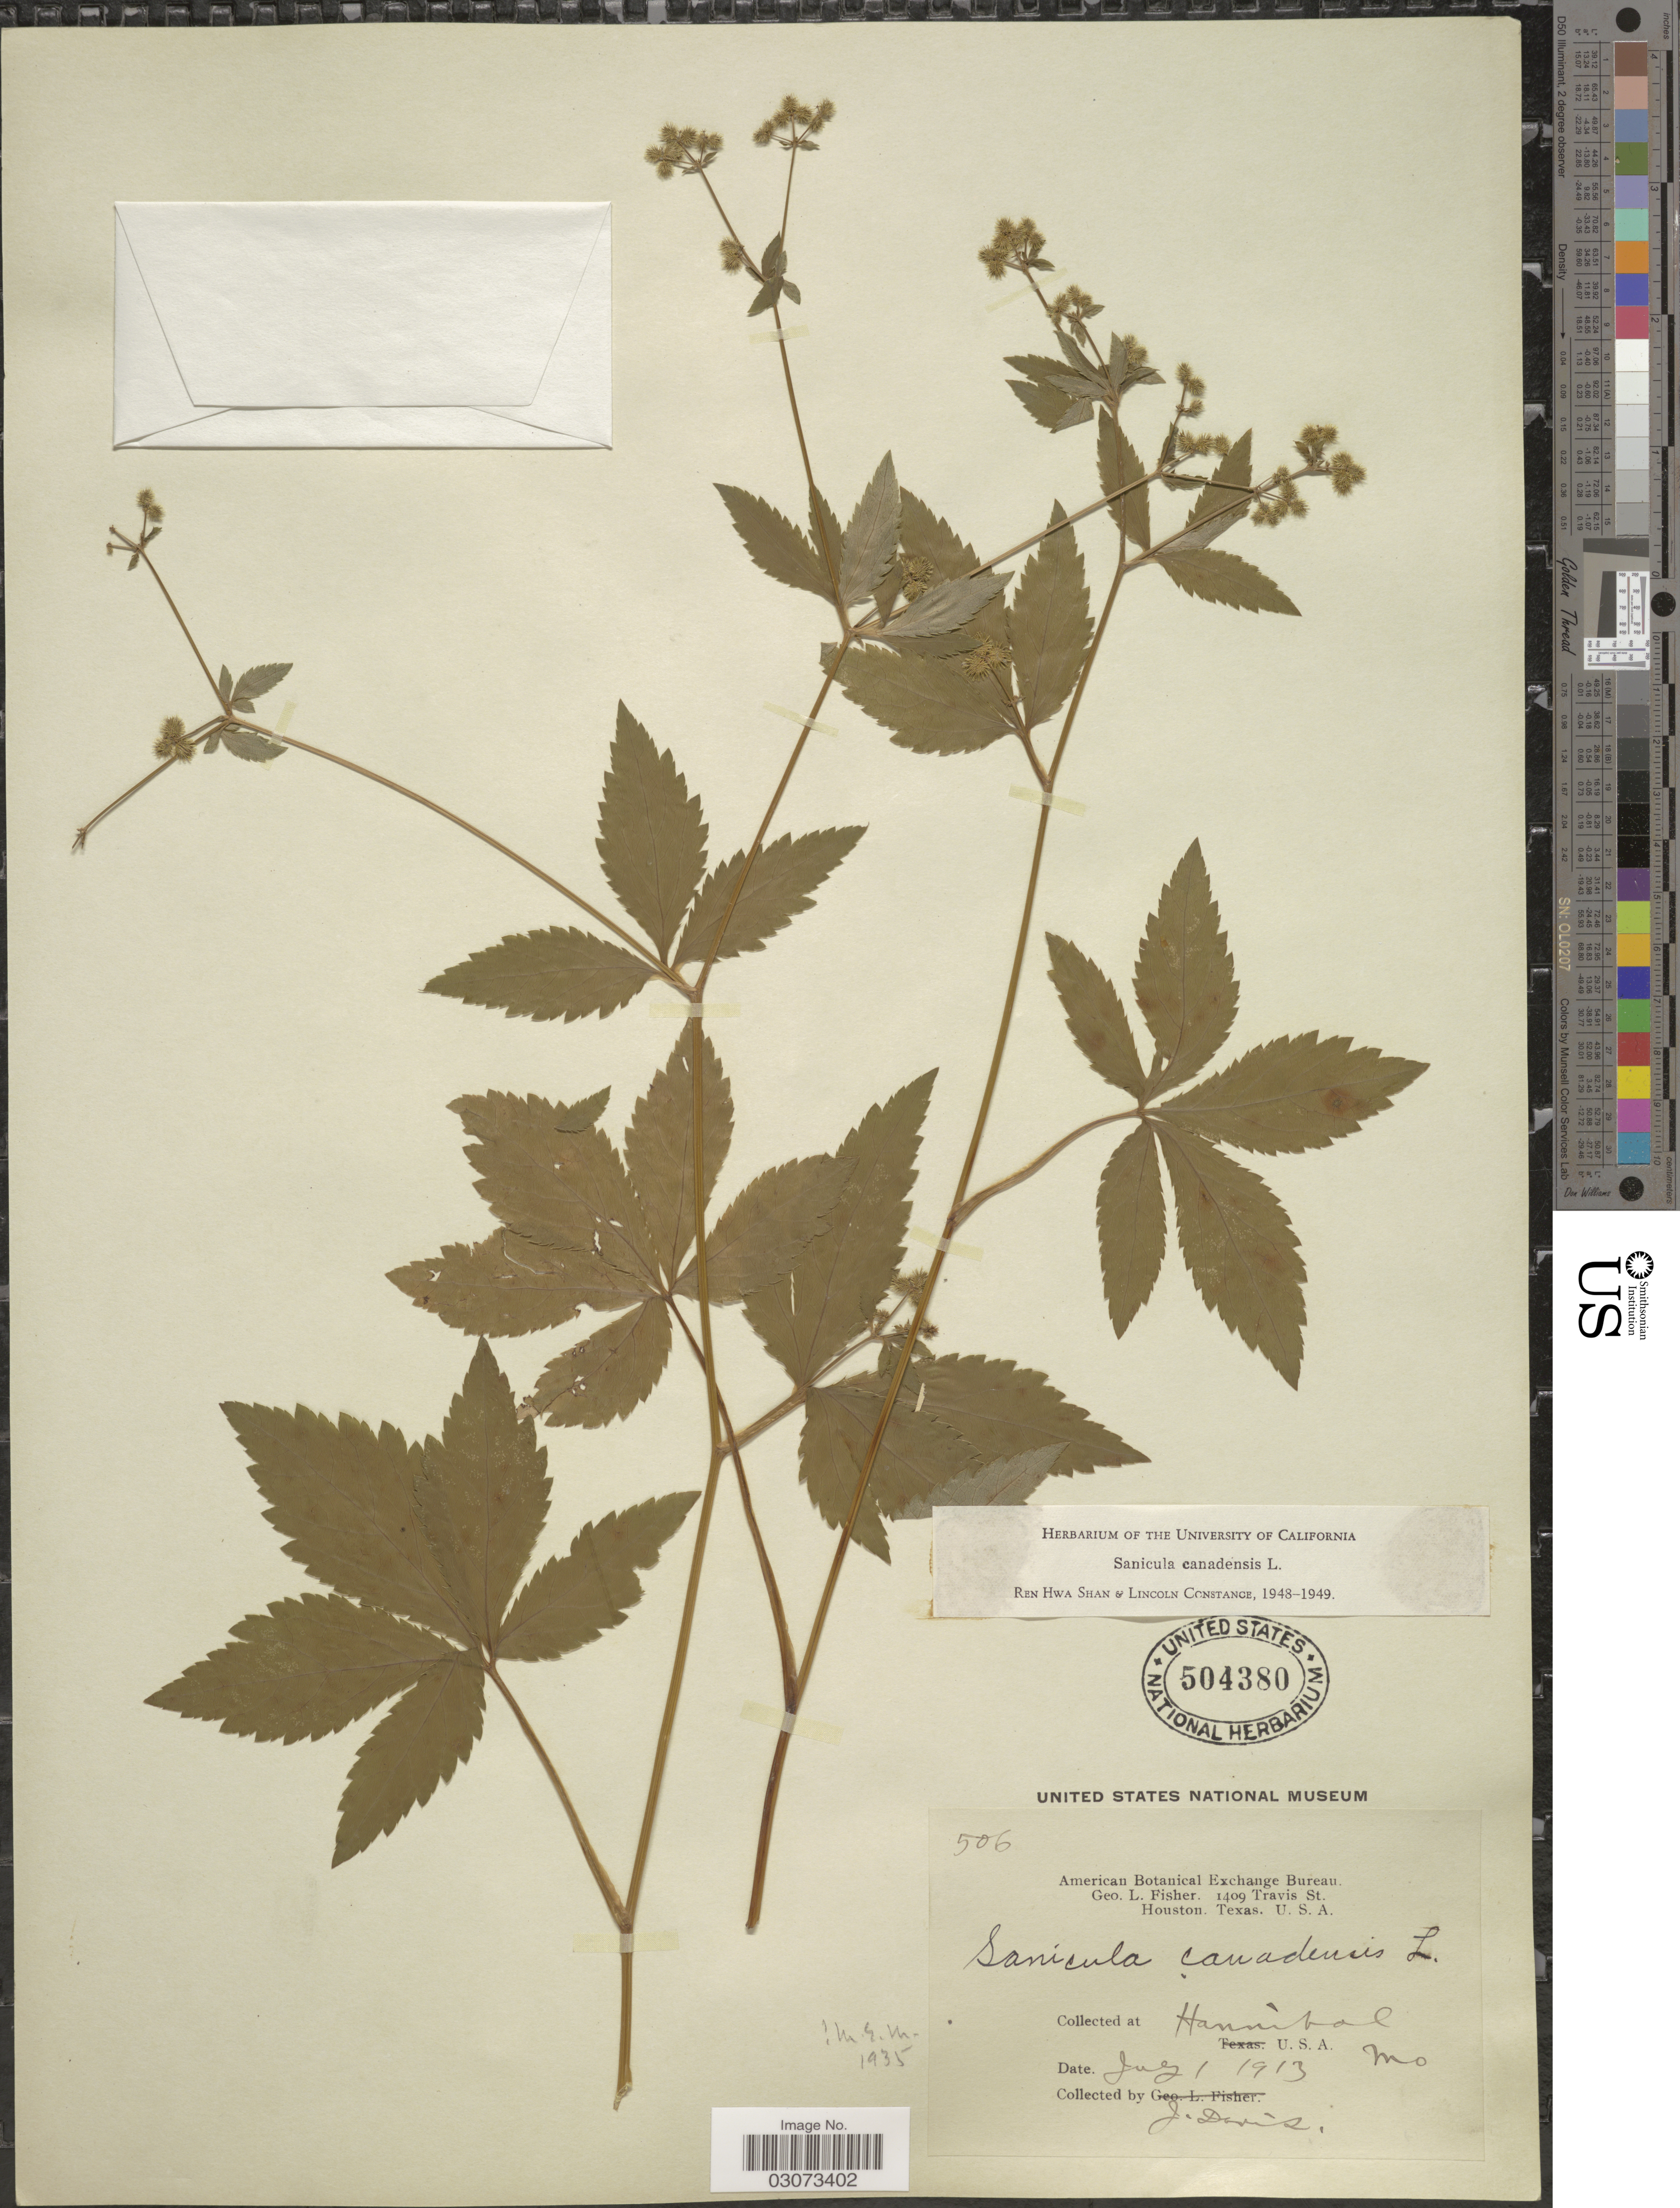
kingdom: Plantae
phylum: Tracheophyta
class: Magnoliopsida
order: Apiales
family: Apiaceae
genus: Sanicula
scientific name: Sanicula canadensis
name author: L.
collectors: J. Davis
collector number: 506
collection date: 1913-07-01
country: United States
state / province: Missouri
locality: Hannibal.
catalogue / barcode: US 504380